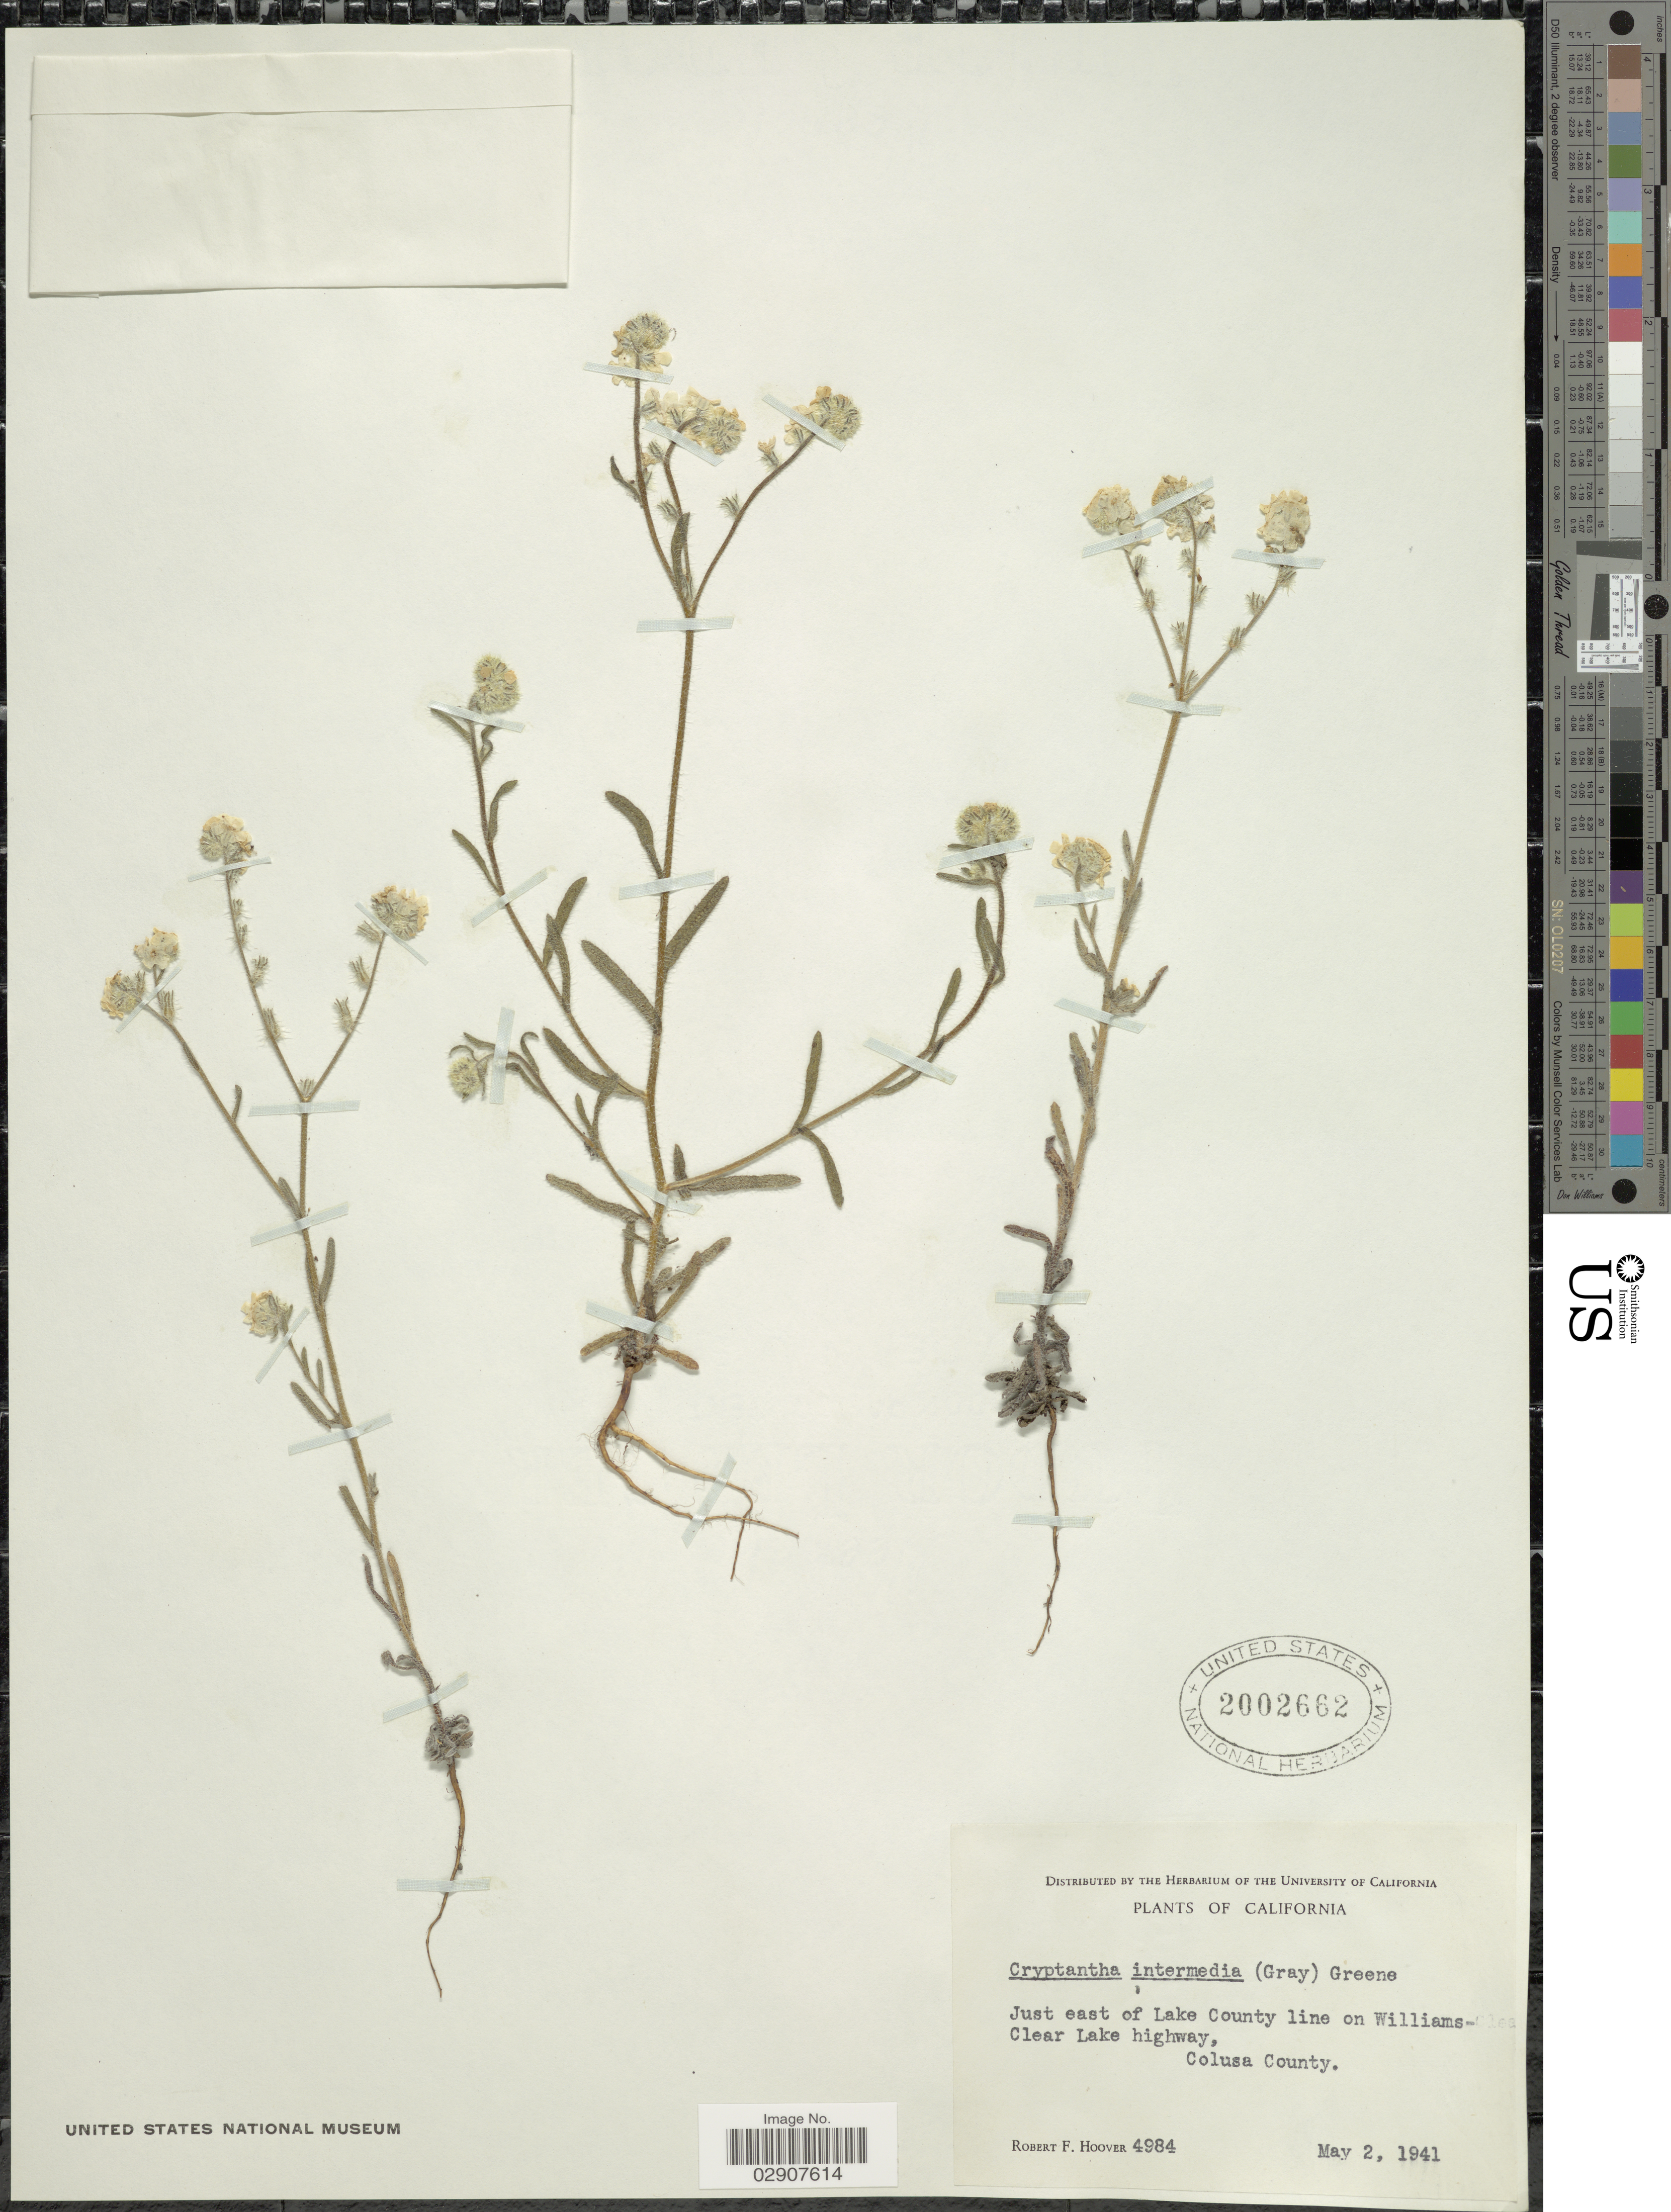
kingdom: Plantae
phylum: Tracheophyta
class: Magnoliopsida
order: Boraginales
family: Boraginaceae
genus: Cryptantha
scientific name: Cryptantha intermedia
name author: (A. Gray) Greene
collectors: R. F. Hoover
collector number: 4984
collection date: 1941-05-02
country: United States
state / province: California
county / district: Colusa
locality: Just east of Lake County line on Williams-Clear Lake highway, Colusa County.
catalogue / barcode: US 2002662